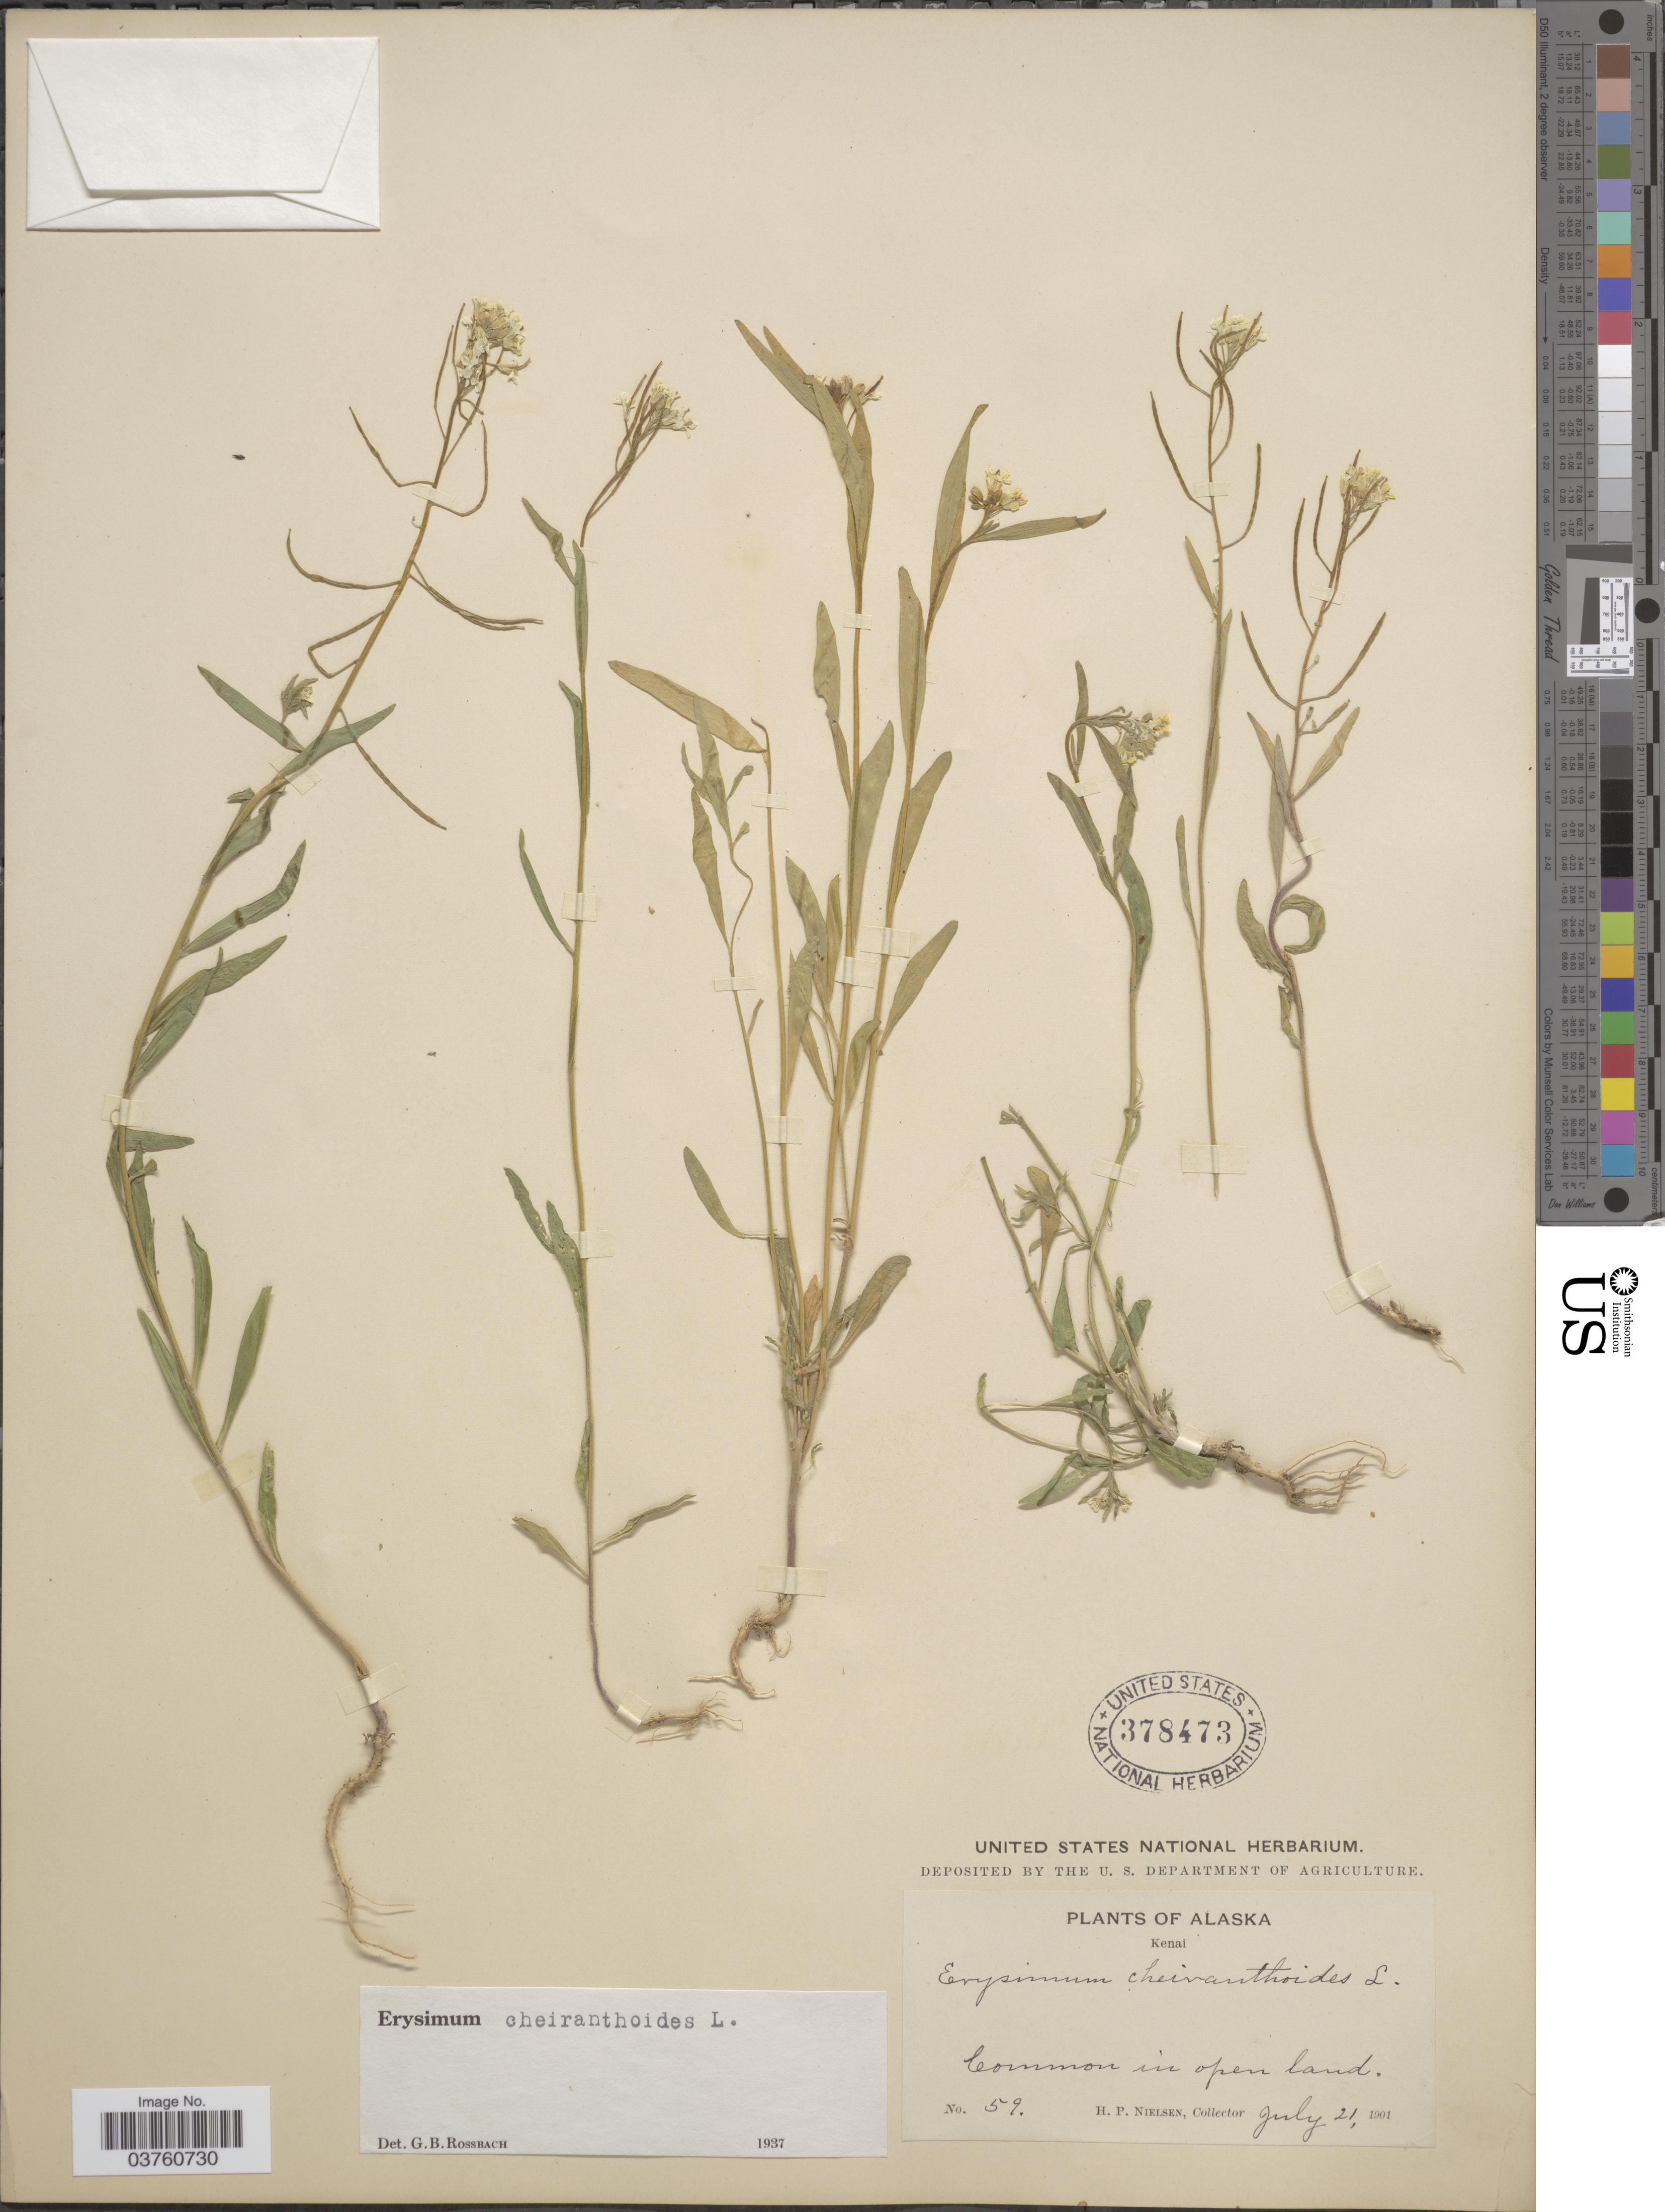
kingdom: Plantae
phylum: Tracheophyta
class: Magnoliopsida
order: Brassicales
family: Brassicaceae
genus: Erysimum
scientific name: Erysimum cheiranthoides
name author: L.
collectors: H. P. Nielsen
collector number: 59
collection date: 1901-07-21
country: United States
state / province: Alaska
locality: Kenai.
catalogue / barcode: US 378473